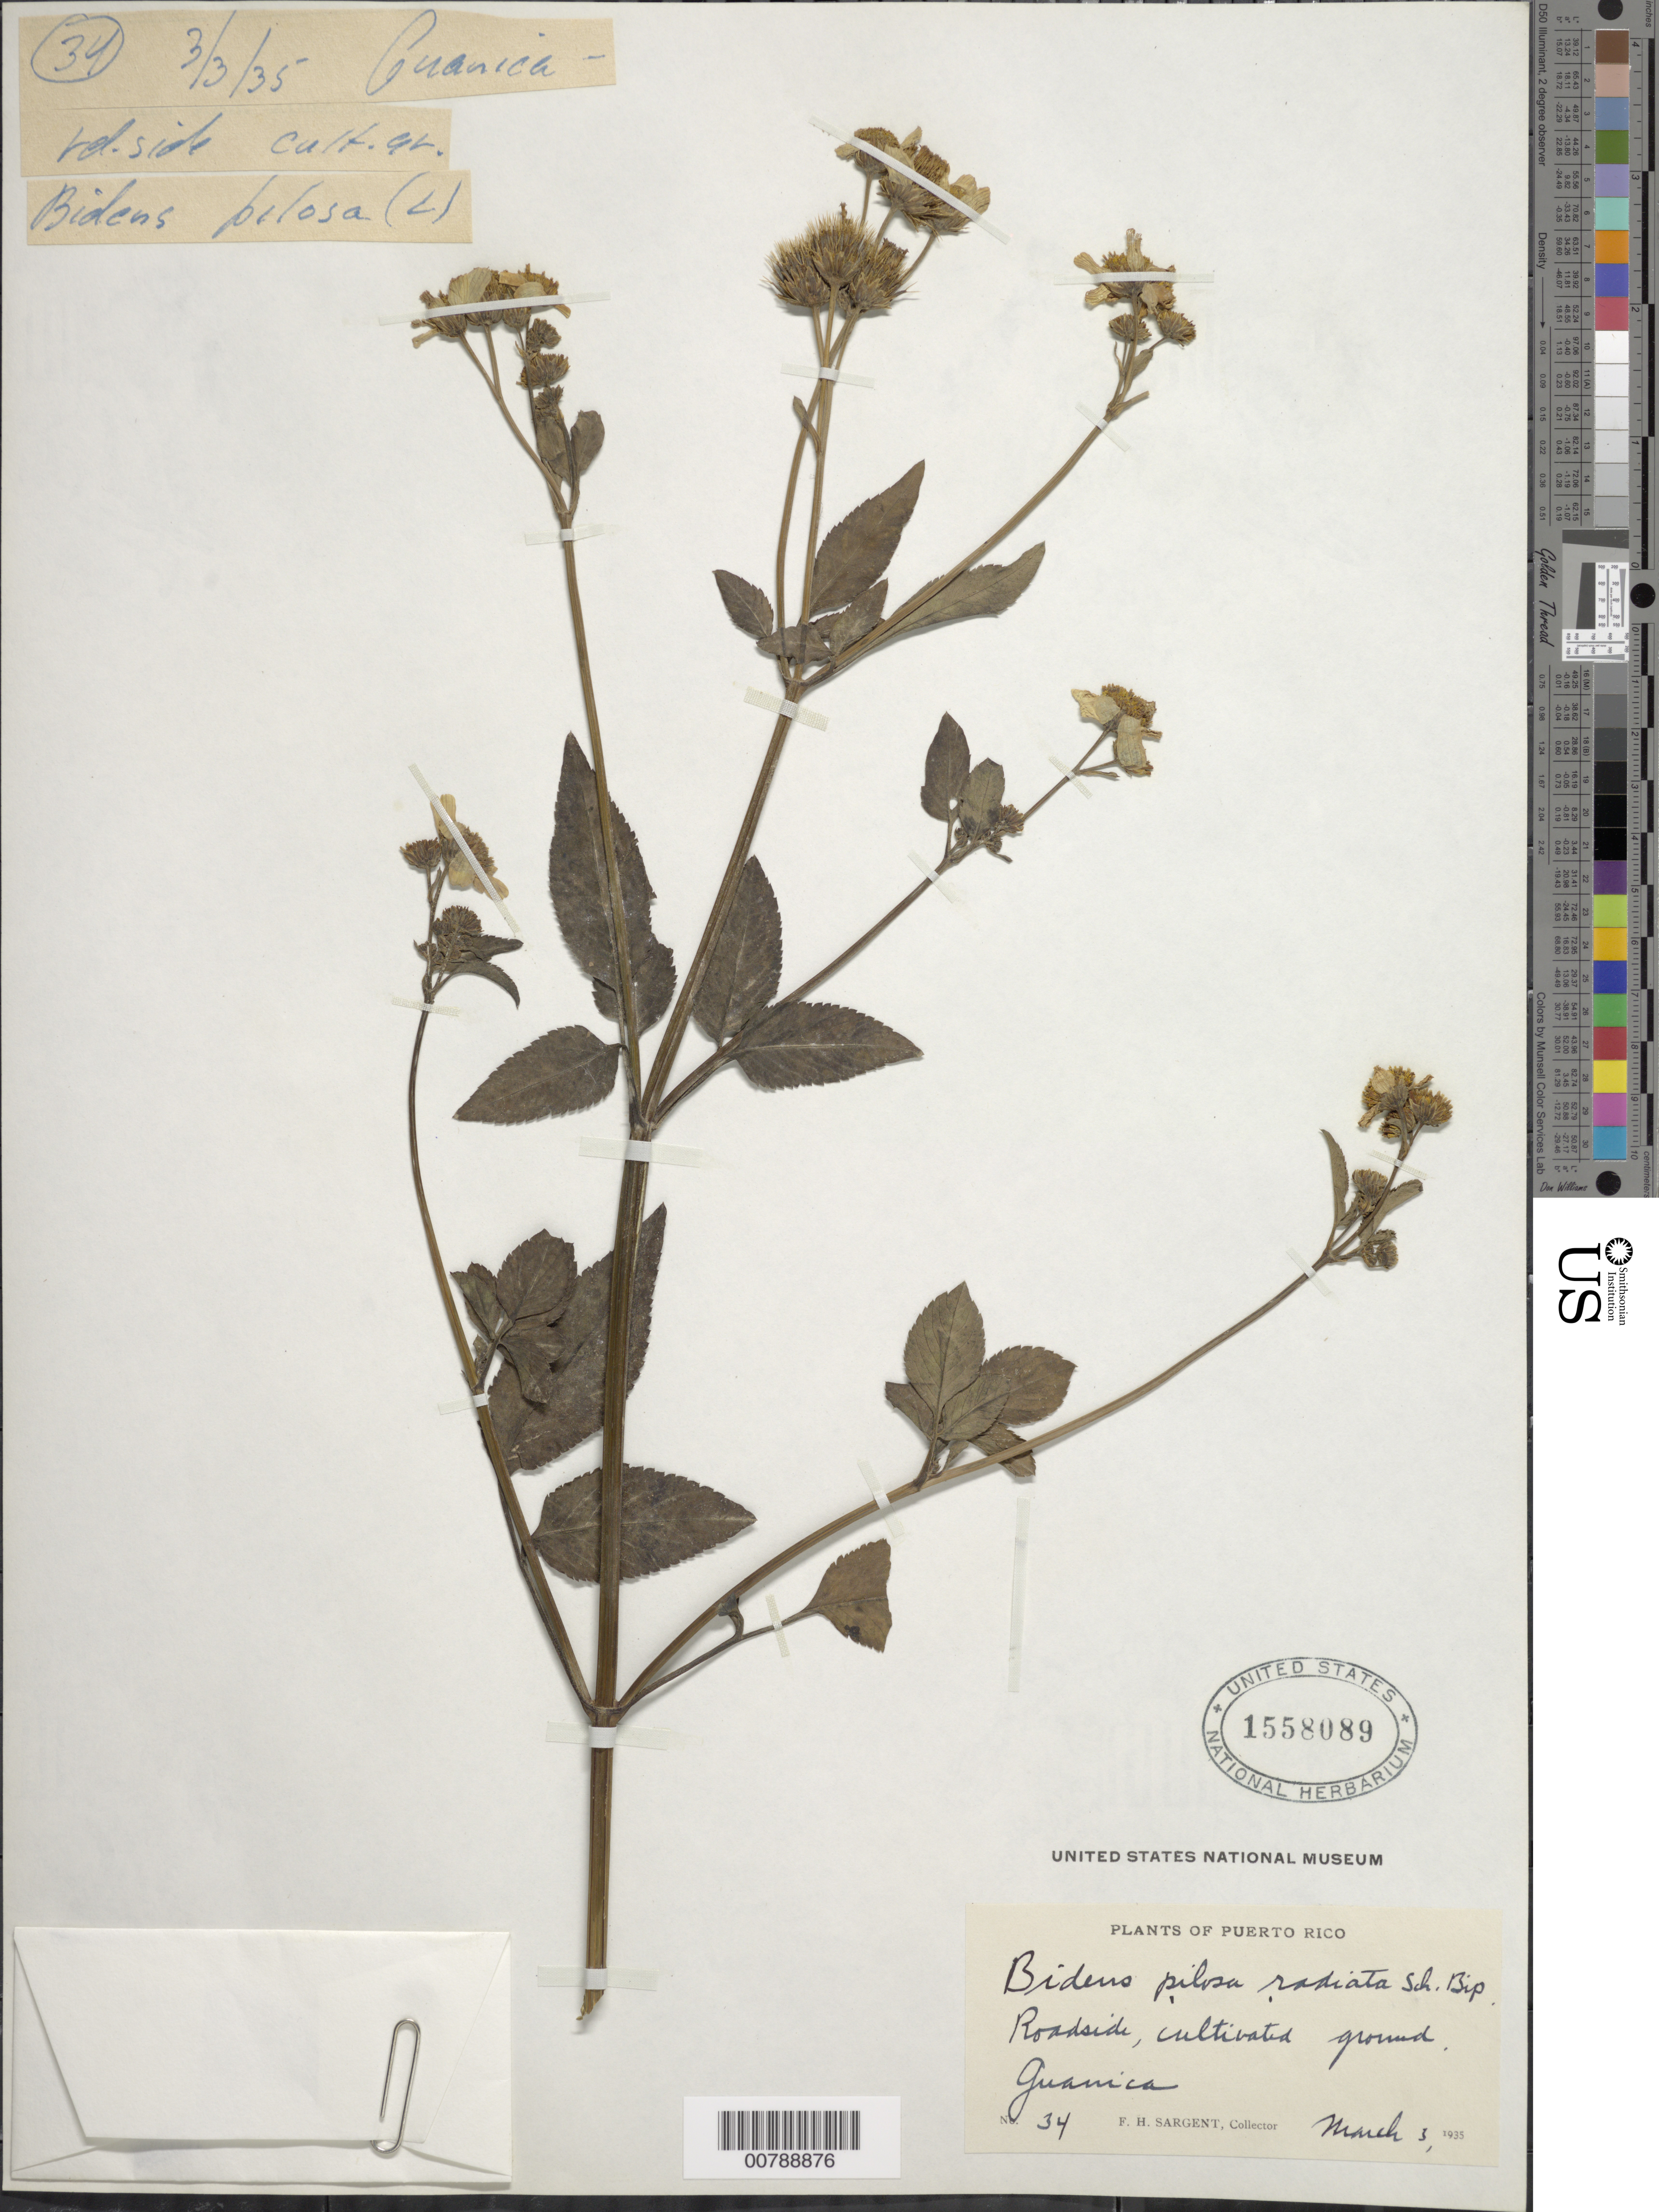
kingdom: Plantae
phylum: Tracheophyta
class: Magnoliopsida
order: Asterales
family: Asteraceae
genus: Bidens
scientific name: Bidens alba var. radiata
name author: (Sch. Bip.) R.E. Ballard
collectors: F. H. Sargent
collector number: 34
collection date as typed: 03 Mar 1935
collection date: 1935-03-03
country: Puerto Rico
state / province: Guánica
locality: Guanica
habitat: Roadside, cultivated ground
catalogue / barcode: US 1558089